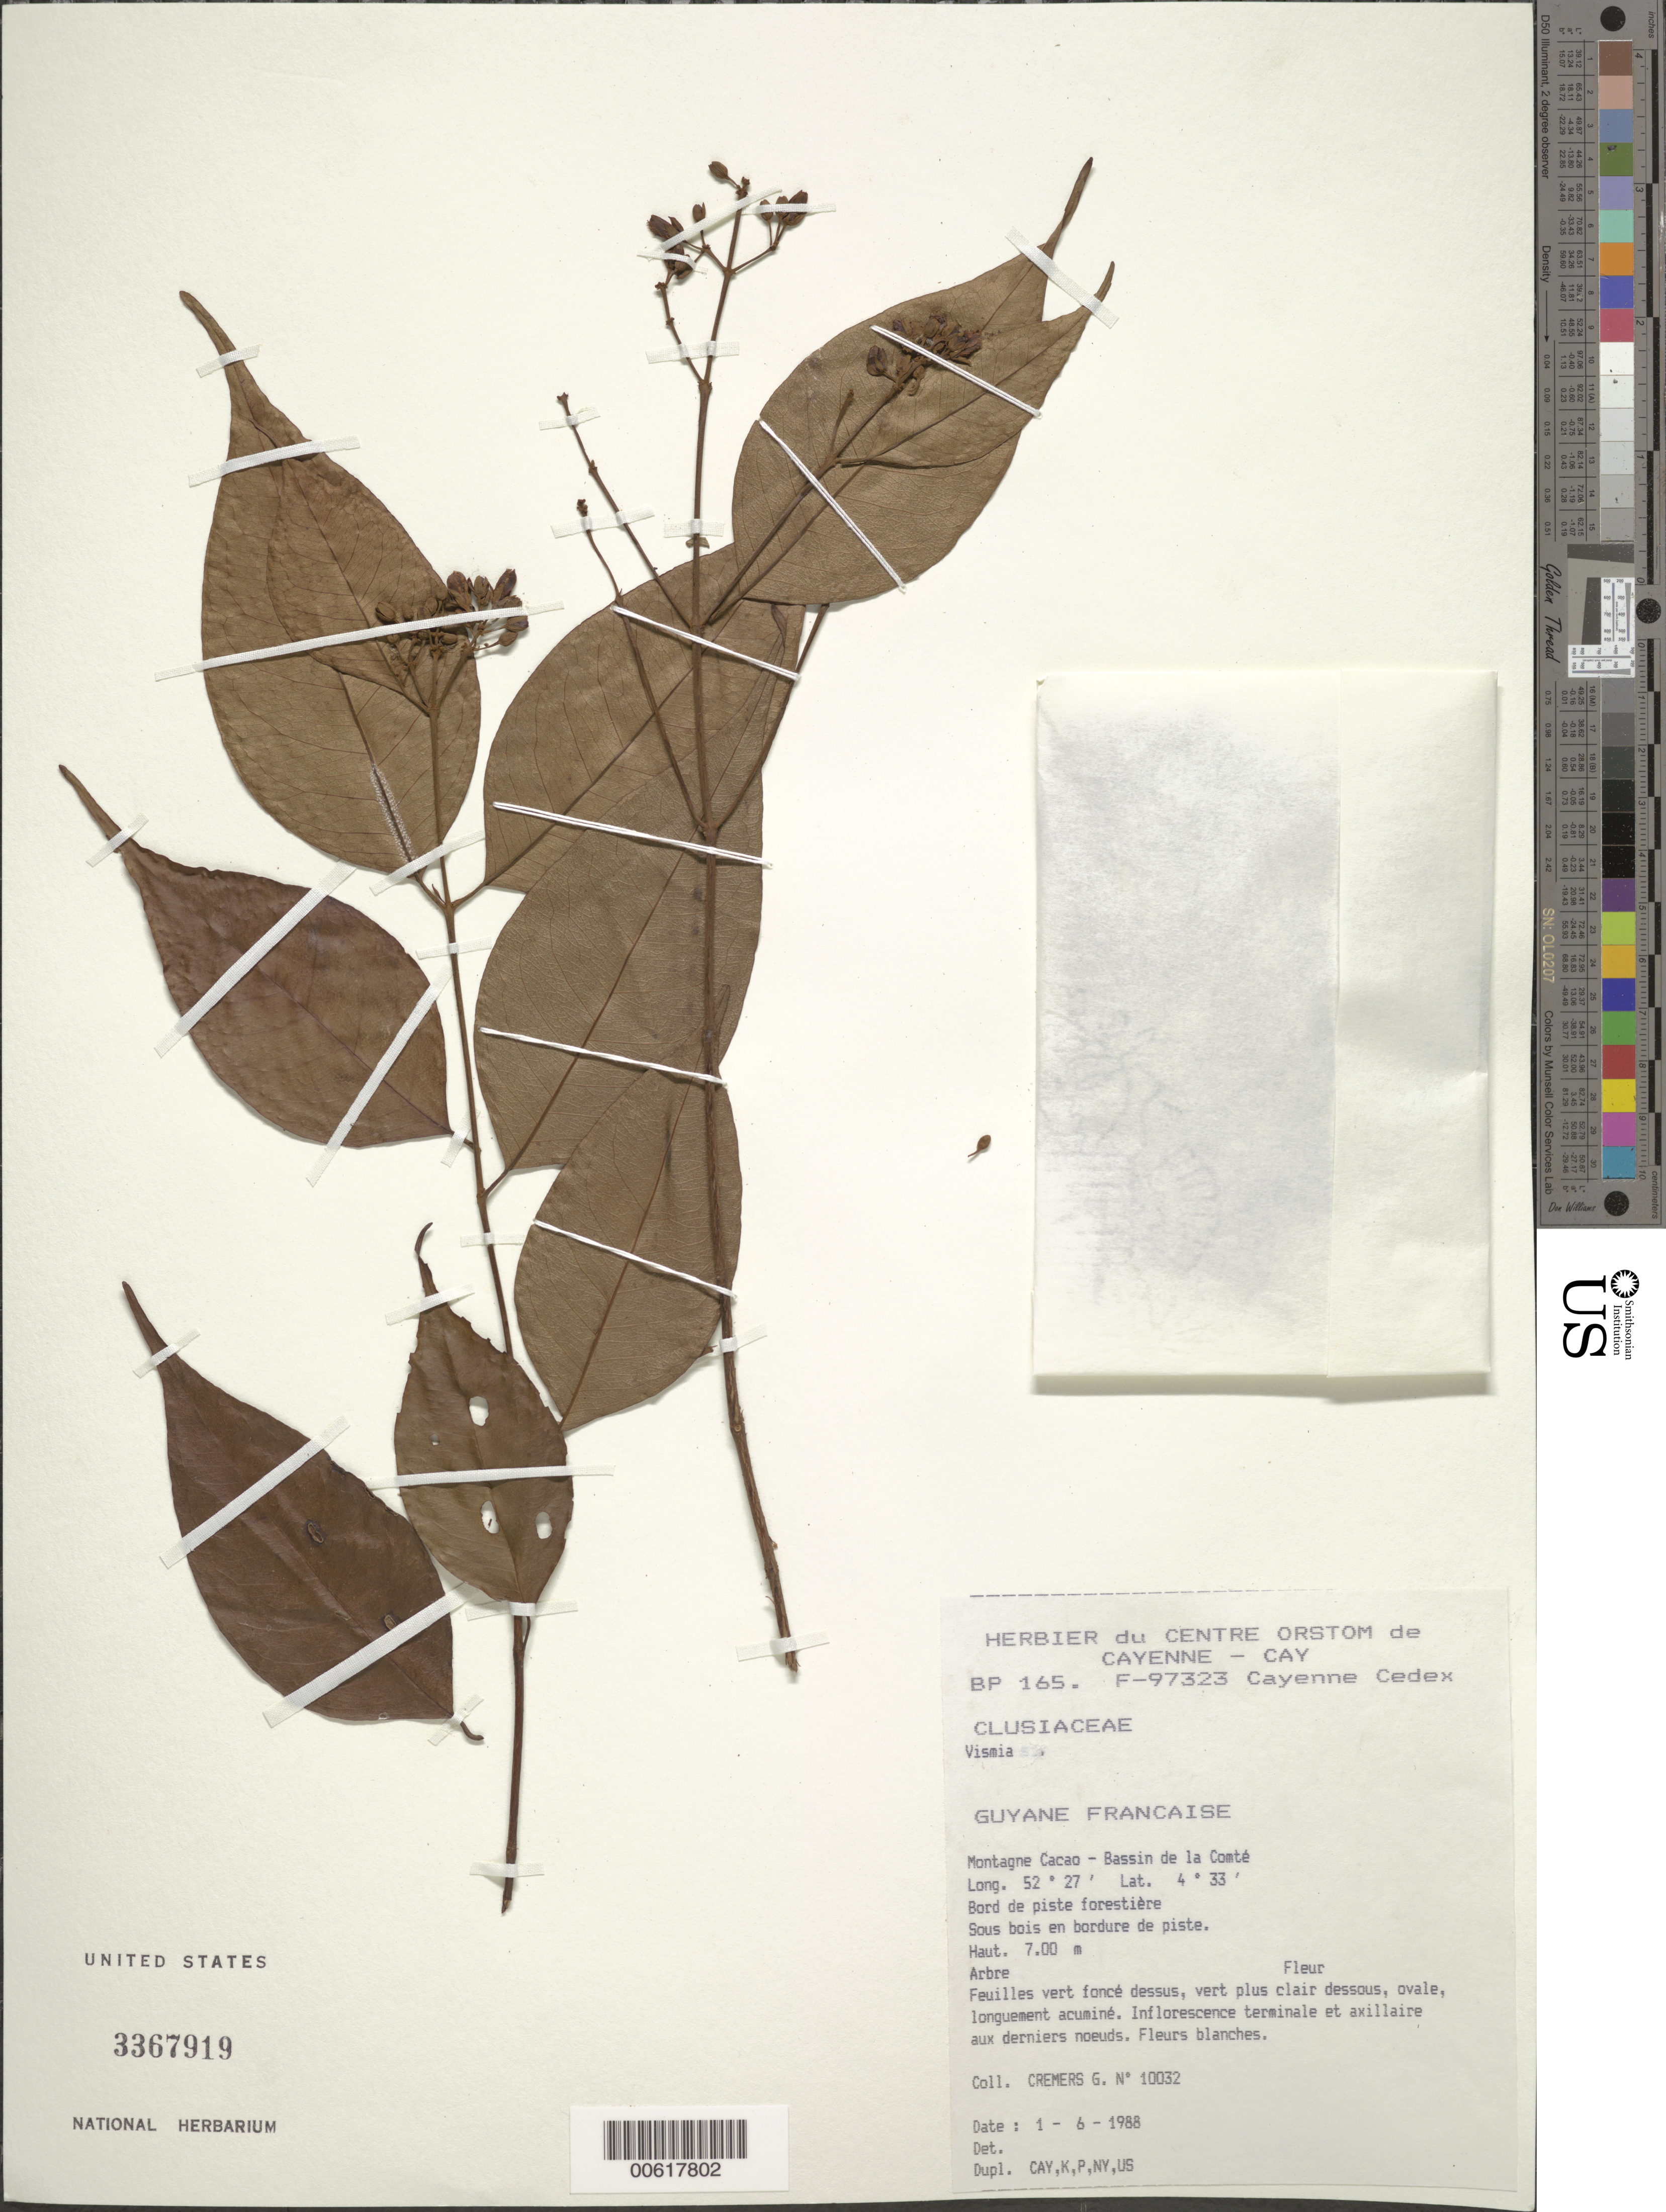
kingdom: Plantae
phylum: Tracheophyta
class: Magnoliopsida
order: Malpighiales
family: Hypericaceae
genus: Vismia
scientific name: Vismia sp.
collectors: G. Cremers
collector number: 10032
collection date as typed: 1 Jun 1988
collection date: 1988-06-01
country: French Guiana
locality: Montagne Cacao, Bassin de la Comté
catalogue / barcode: US 3367919